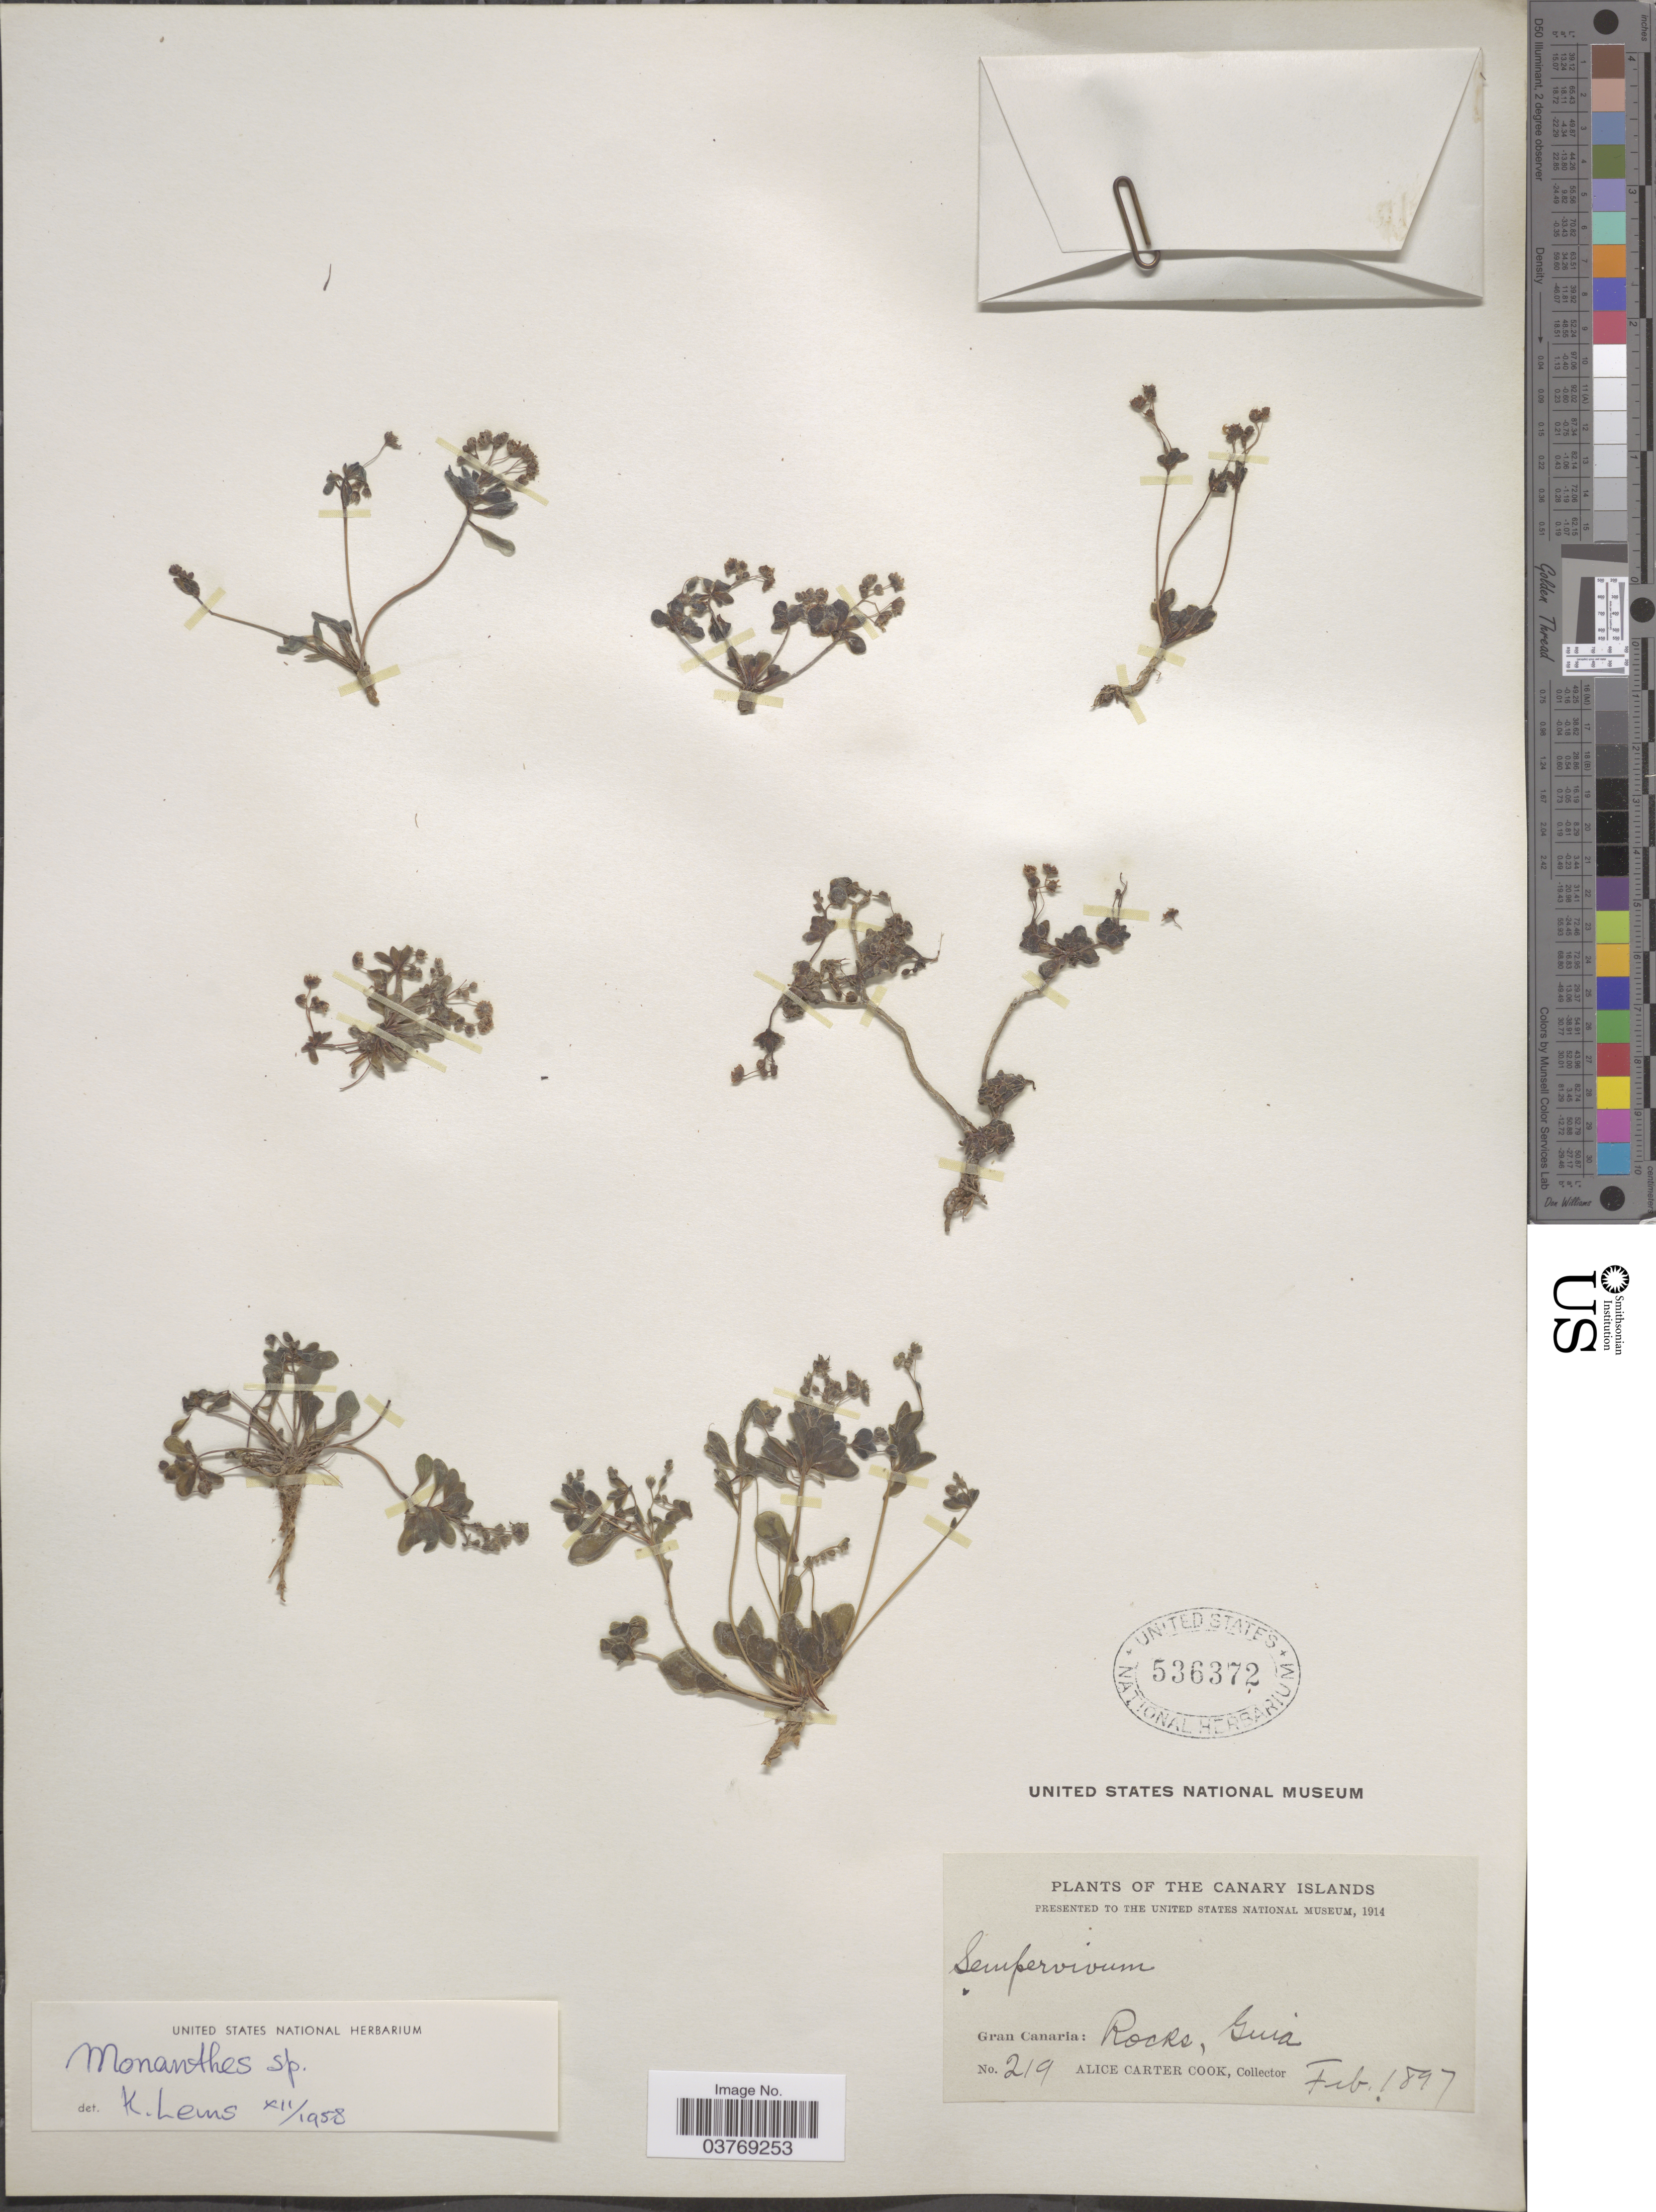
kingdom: Plantae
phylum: Tracheophyta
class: Magnoliopsida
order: Saxifragales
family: Crassulaceae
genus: Monanthes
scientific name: Monanthes sp.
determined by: Lems, K.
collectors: Alice C. Cook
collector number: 219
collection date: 1897-02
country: Spain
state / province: Canarias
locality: The Canary Islands. Gran Canaria: Rocks, Guia.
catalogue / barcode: US 536372